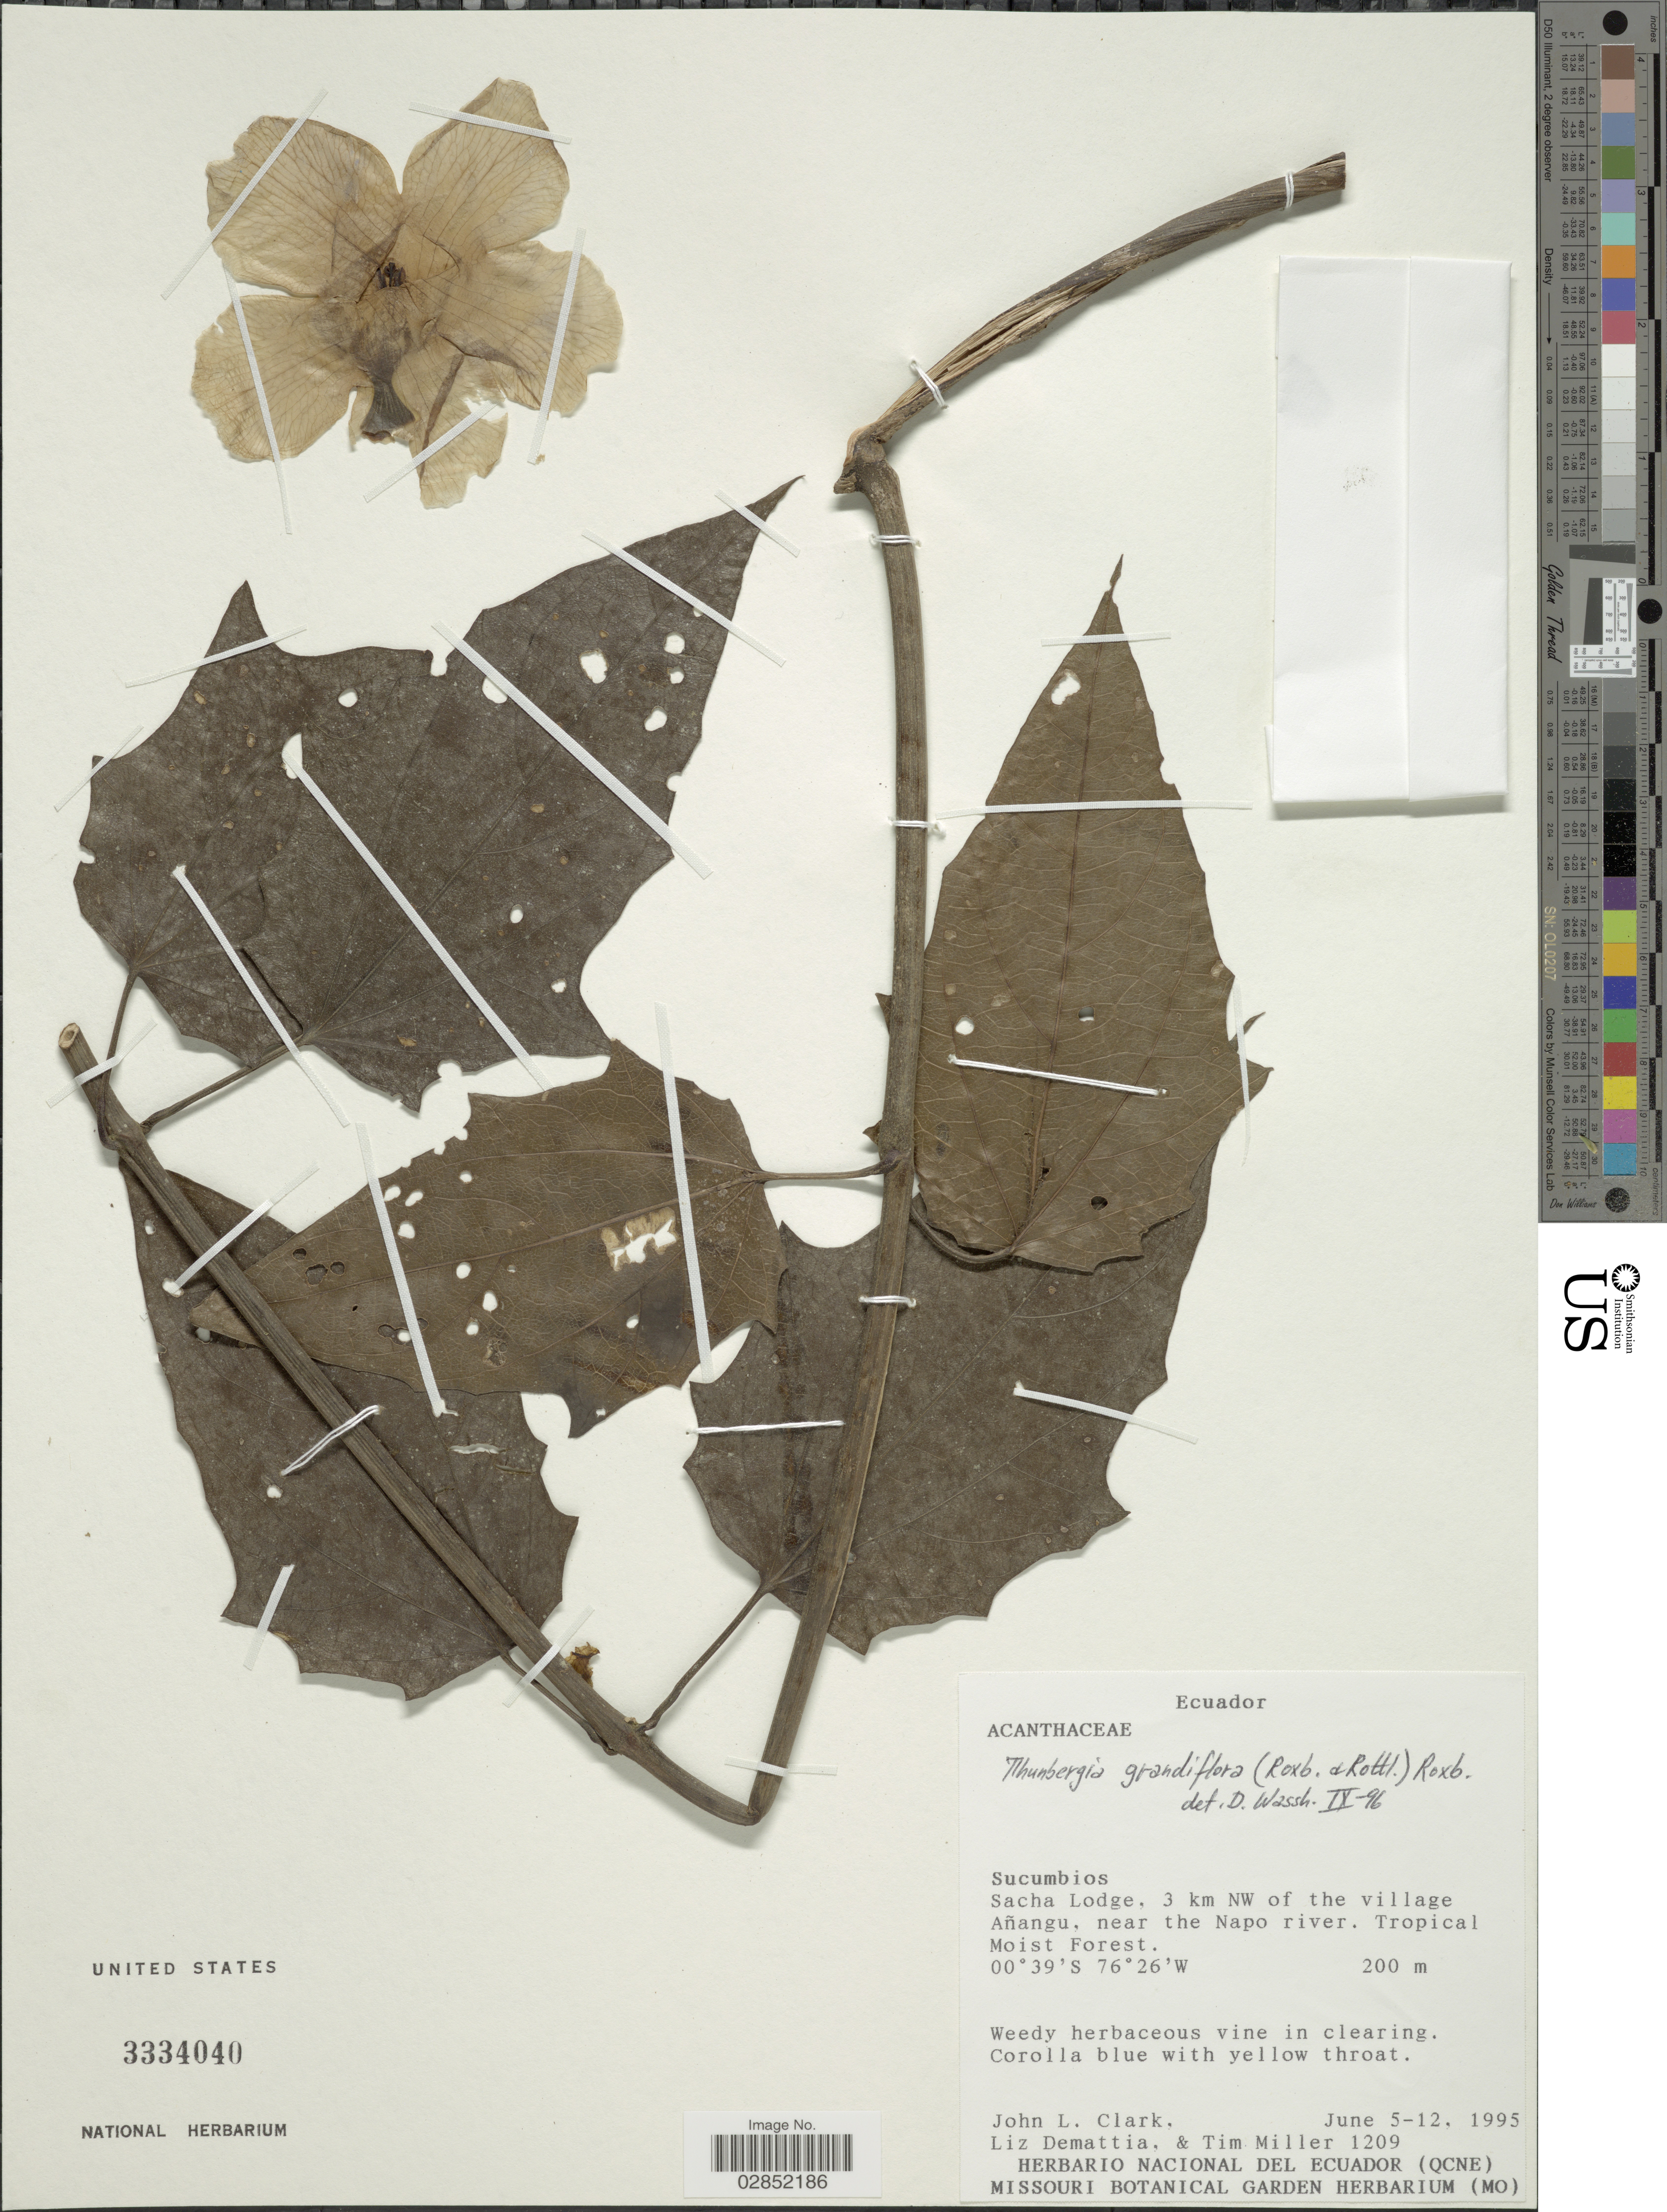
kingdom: Plantae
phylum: Tracheophyta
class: Magnoliopsida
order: Lamiales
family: Acanthaceae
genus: Thunbergia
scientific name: Thunbergia grandiflora 'Alba'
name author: (Roxb. ex Rottler) Roxb.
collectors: J. L. Clark, L. Demattia & T. Miller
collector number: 1209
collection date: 1995-06-05/1995-06-12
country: Ecuador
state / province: Sucumbíos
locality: Sacha Lodge, 3 km NW of the village Añangu, near the Napo river.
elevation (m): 200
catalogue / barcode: US 3334040